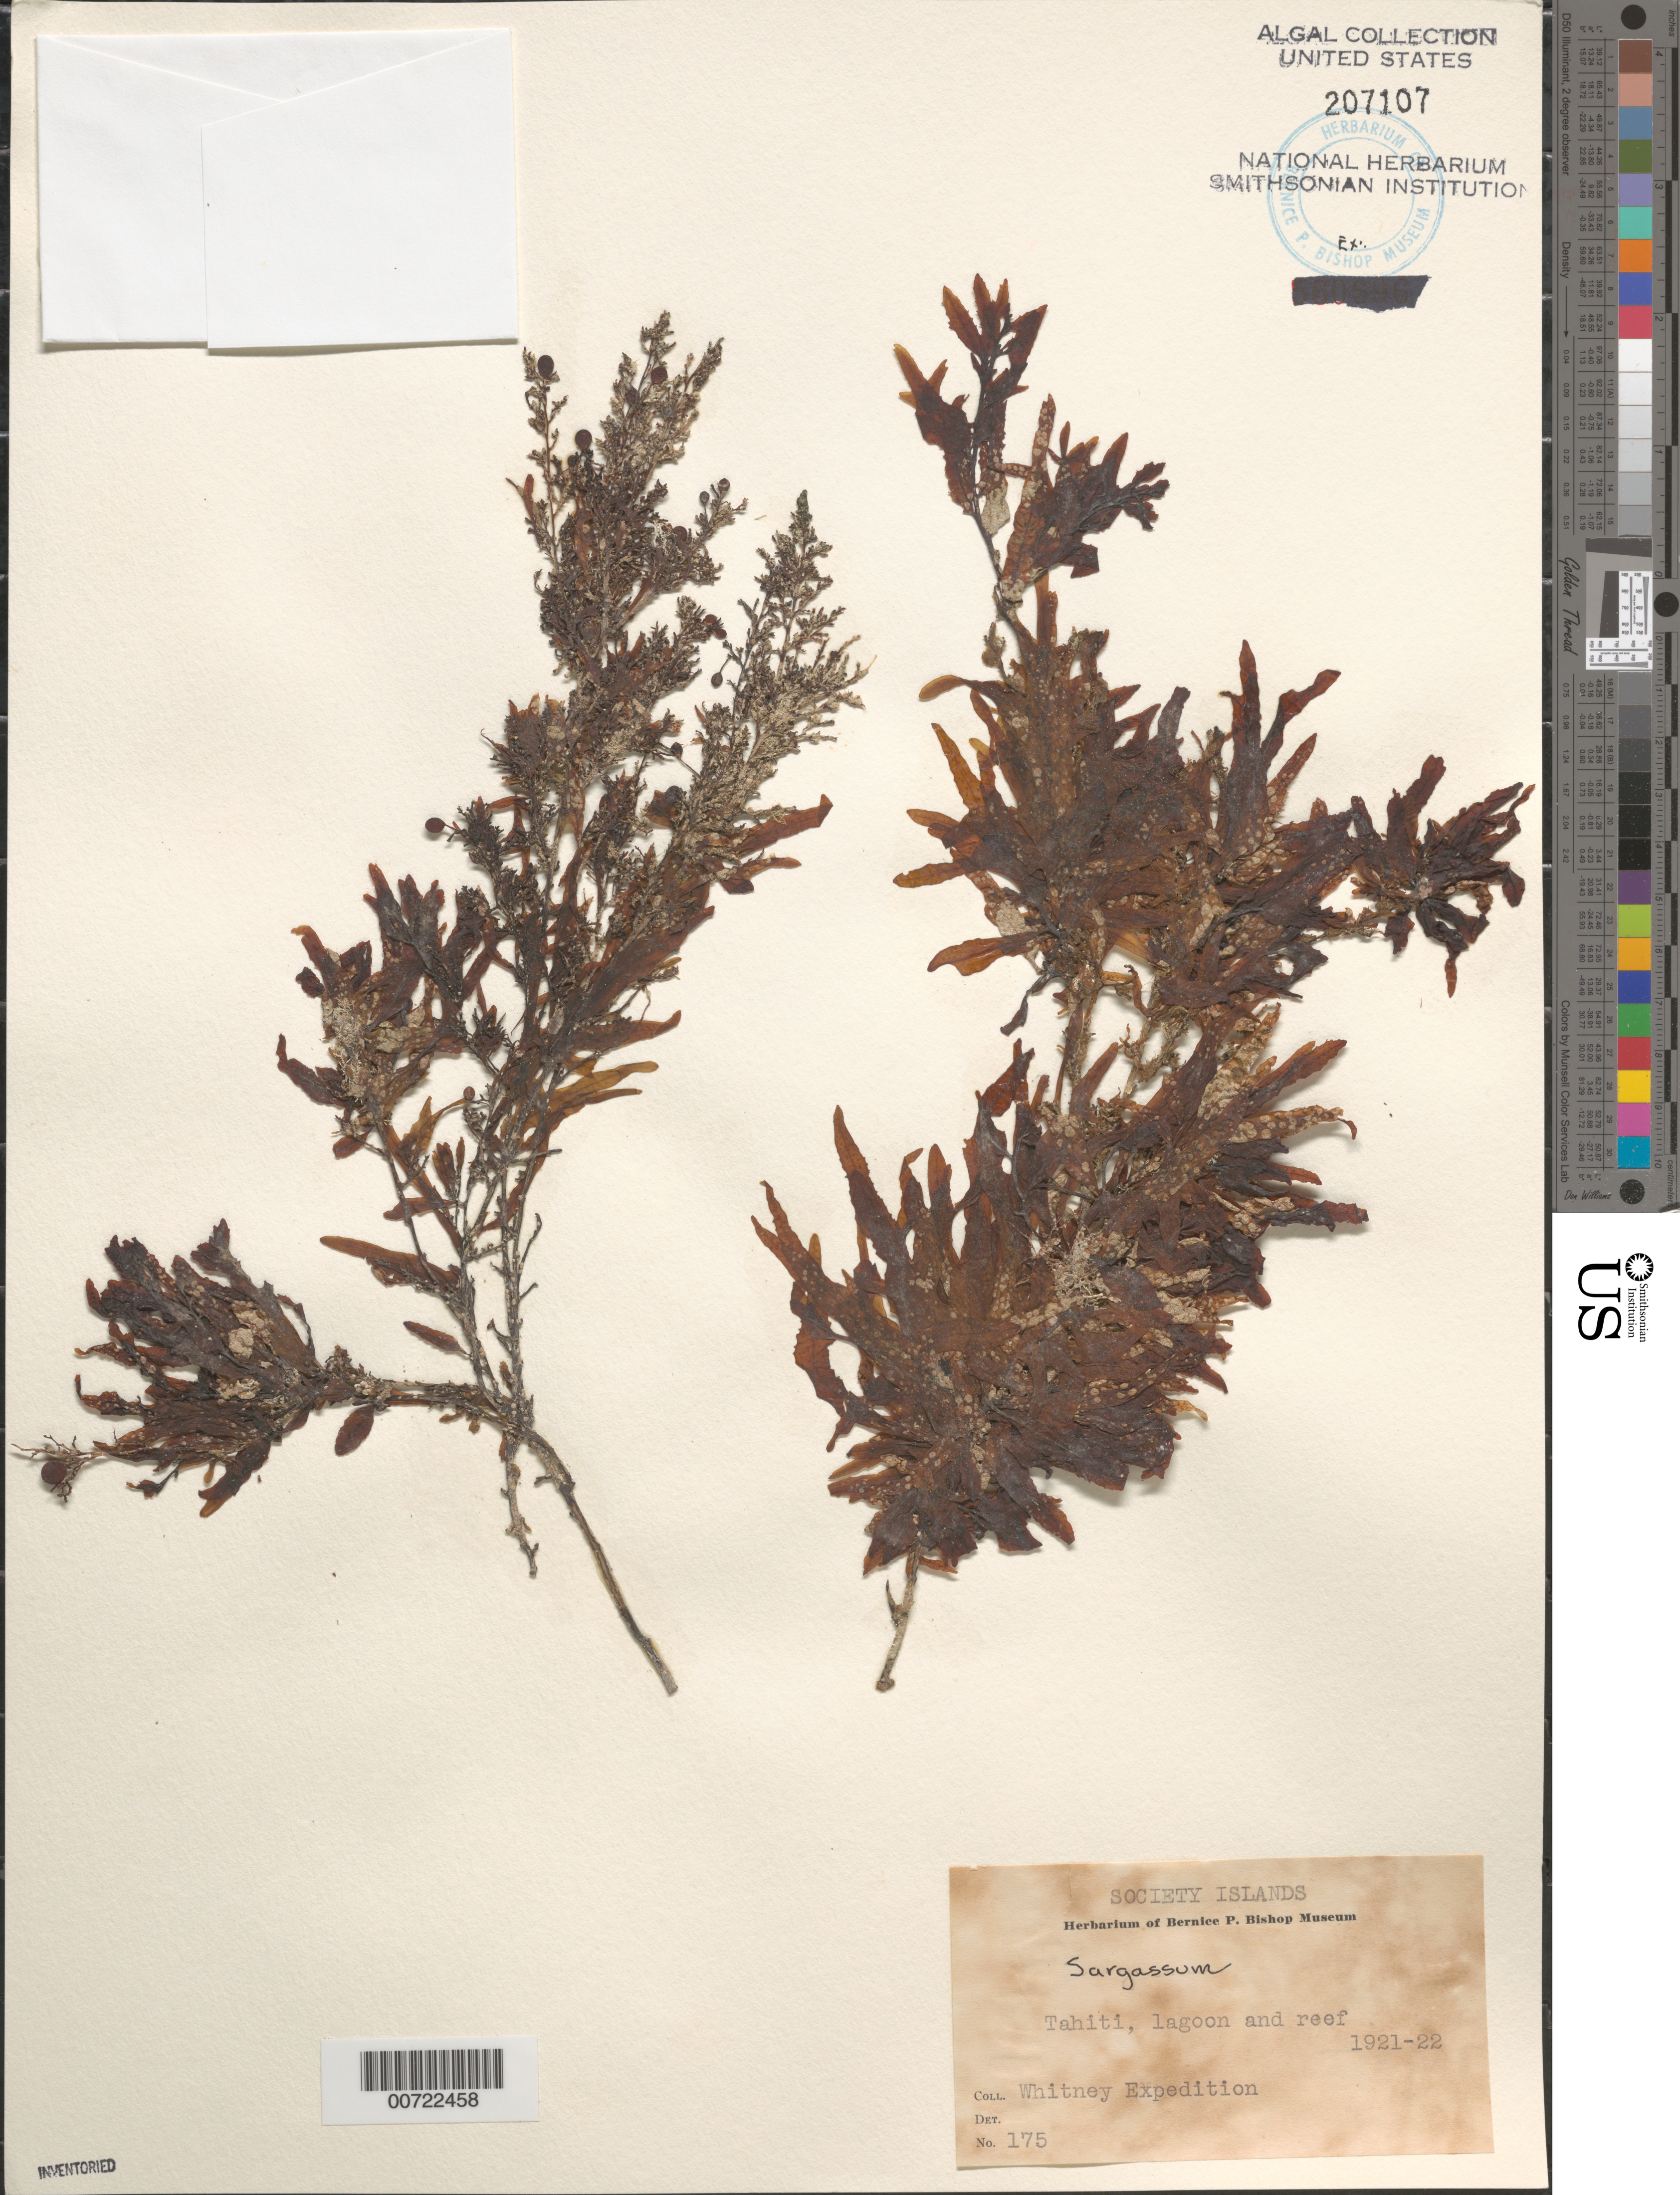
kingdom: Chromista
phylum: Ochrophyta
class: Phaeophyceae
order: Fucales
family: Sargassaceae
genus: Sargassum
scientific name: Sargassum sp.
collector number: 175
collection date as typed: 1921 or 1922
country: French Polynesia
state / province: Îles du Vent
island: Tahiti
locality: Lagoon and reef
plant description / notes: Whitney Expedition, 1921-1922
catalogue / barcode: US 207107